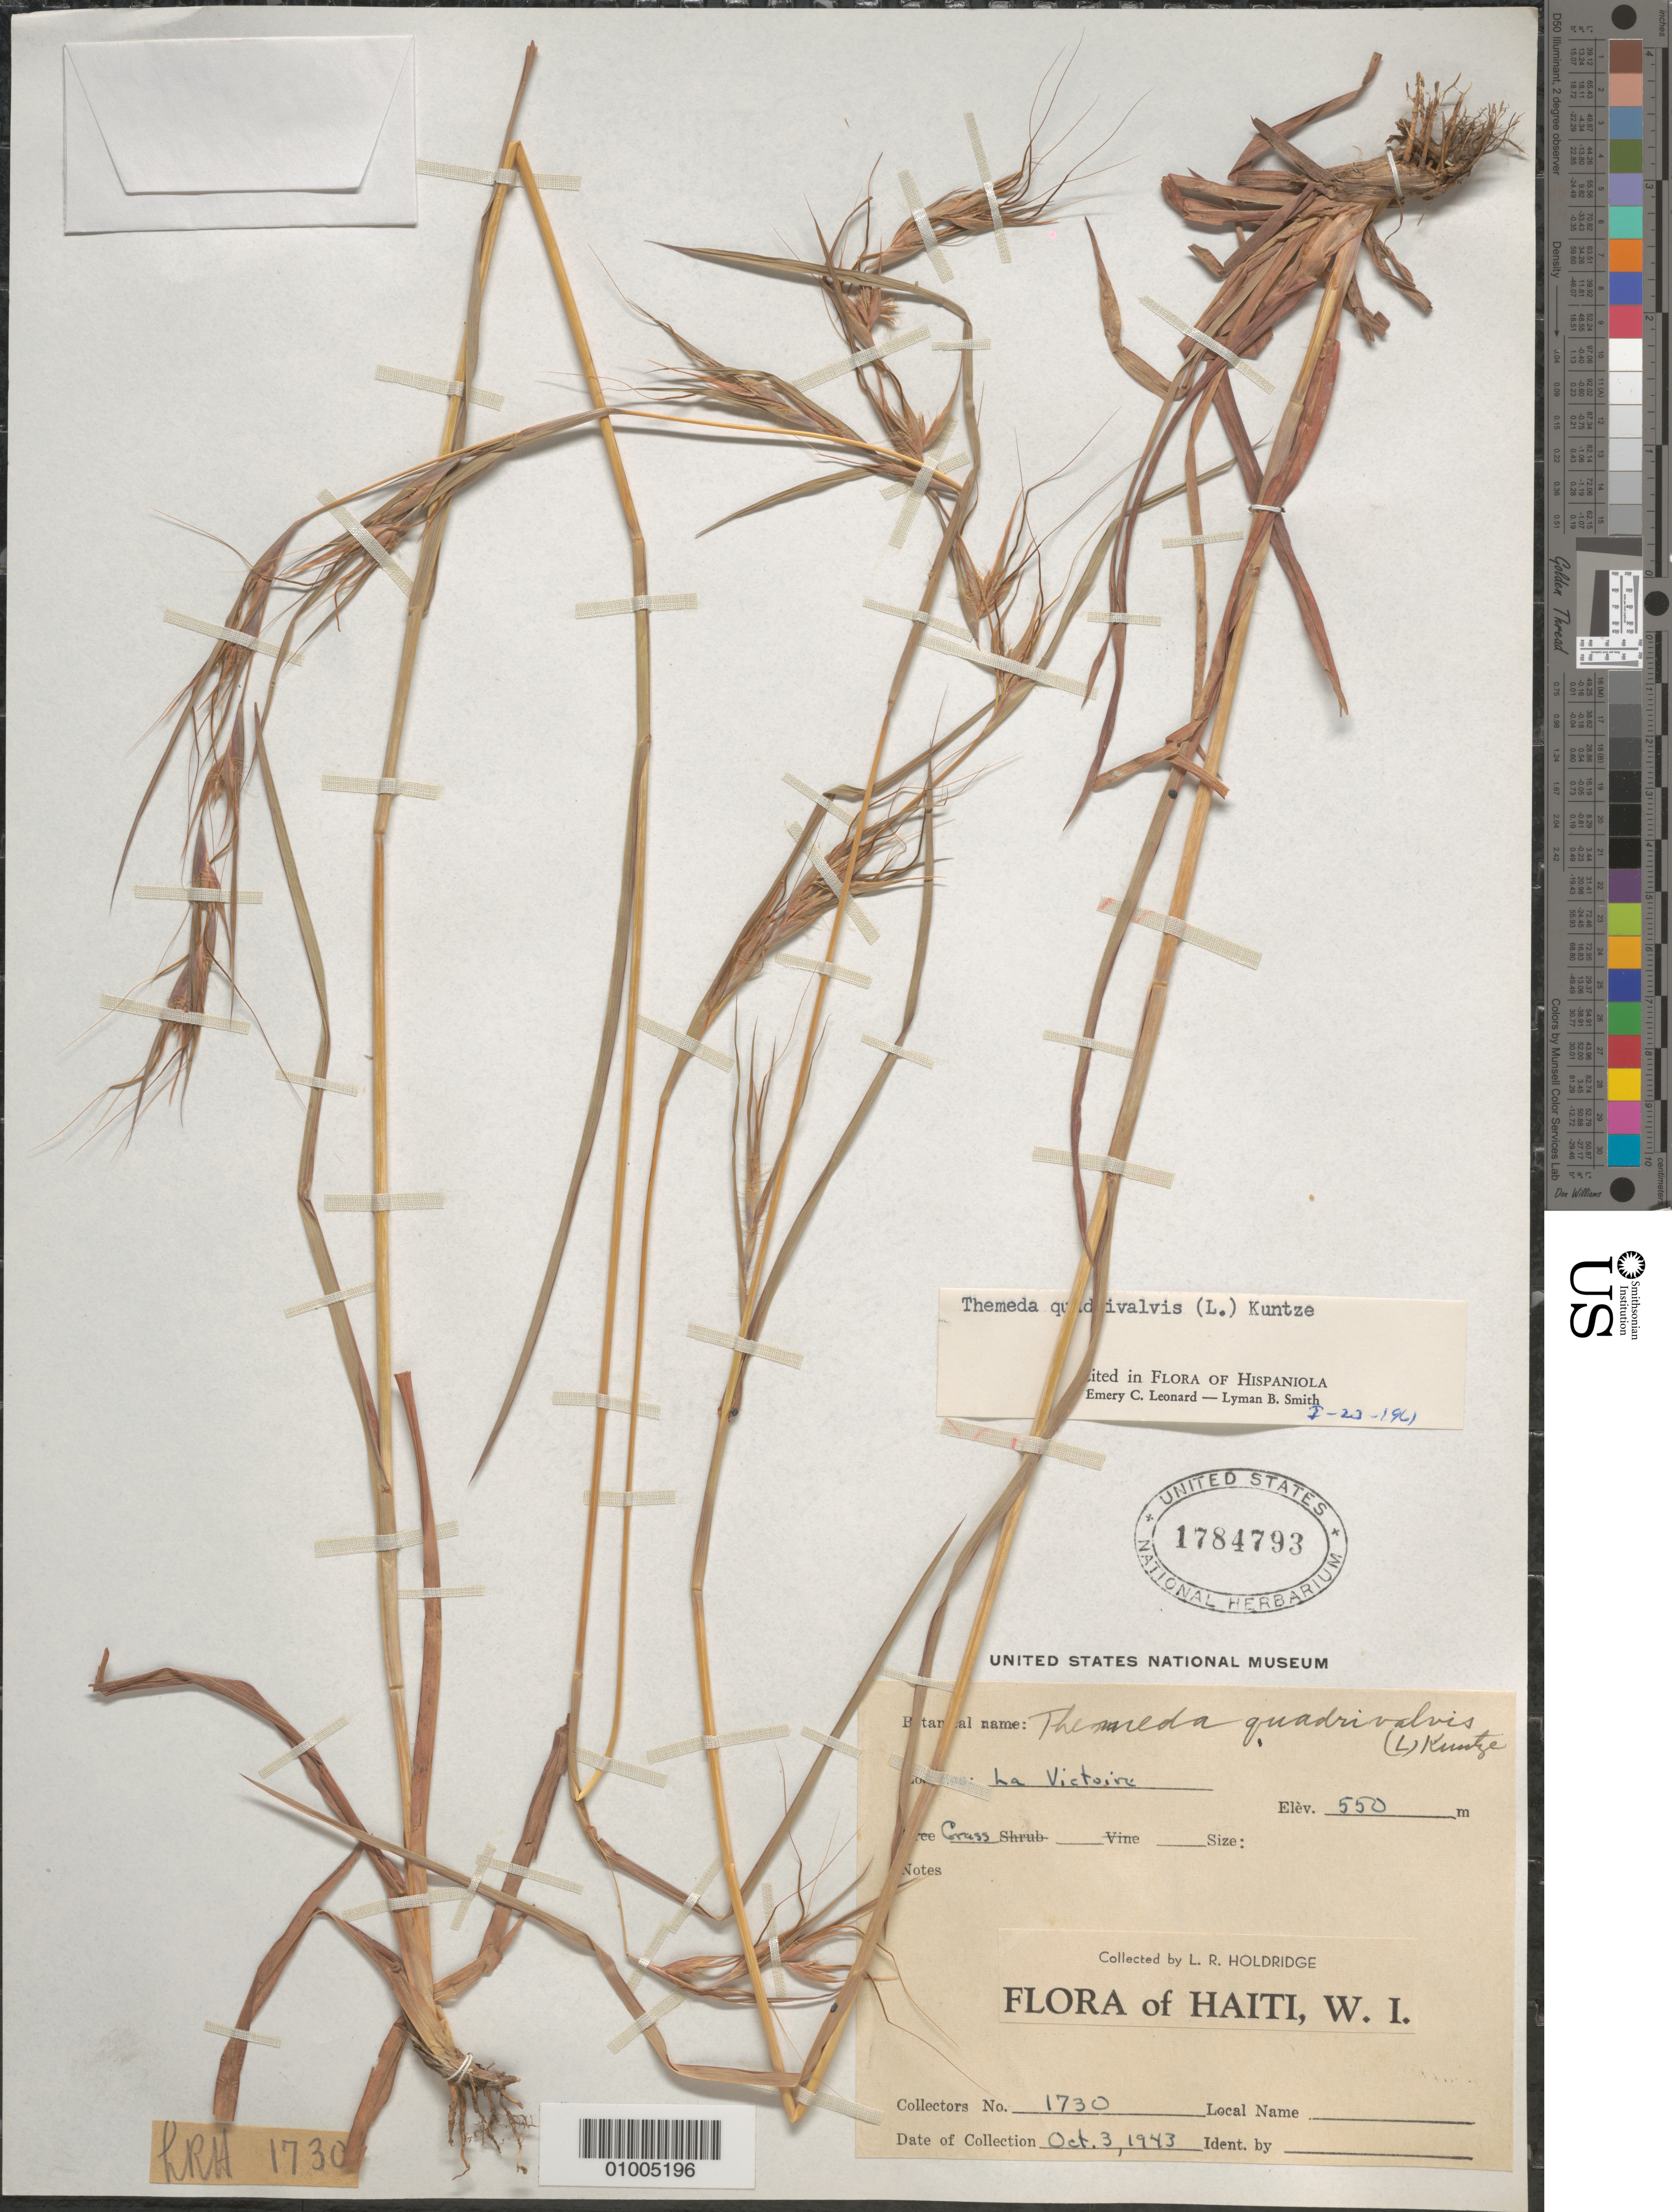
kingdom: Plantae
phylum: Tracheophyta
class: Liliopsida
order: Poales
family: Poaceae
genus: Themeda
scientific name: Themeda quadrivalvis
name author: (L.) Kuntze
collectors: L. Holdridge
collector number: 1730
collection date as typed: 03 Oct 1943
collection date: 1943-10-03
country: Haiti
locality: Grass; La Victoire.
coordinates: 0 N, 0 E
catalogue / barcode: US 1784793